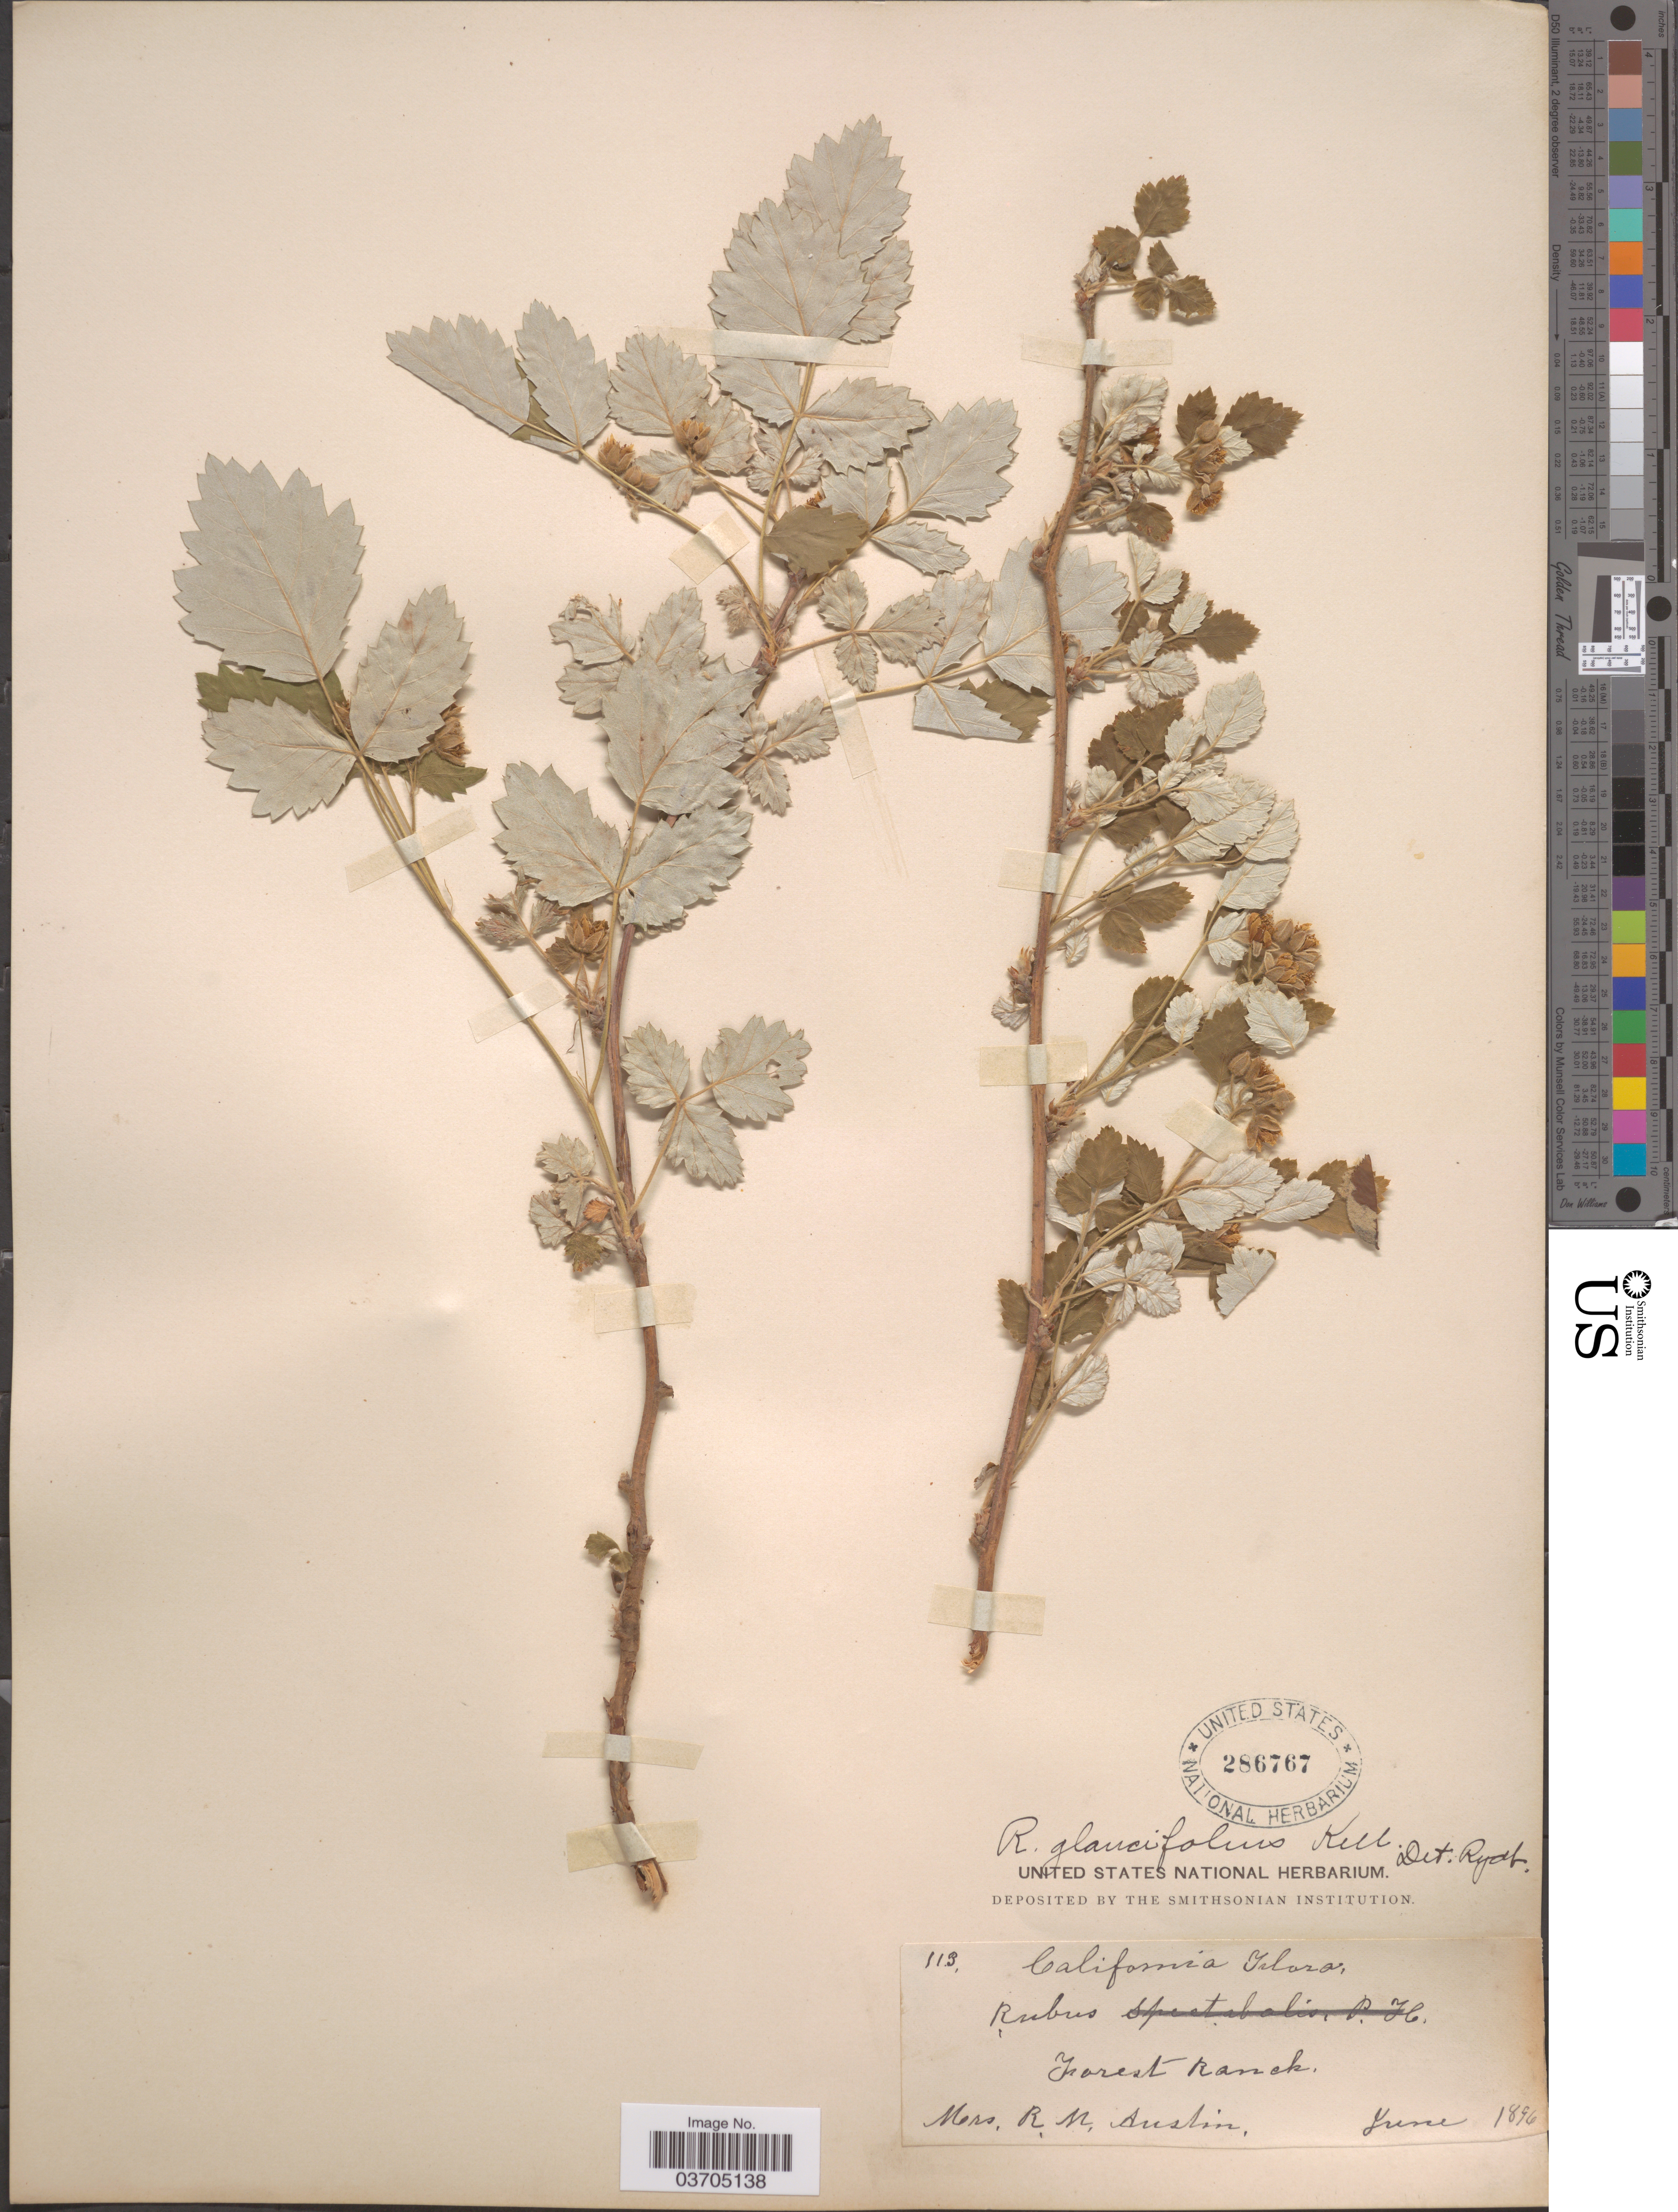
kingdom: Plantae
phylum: Tracheophyta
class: Magnoliopsida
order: Rosales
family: Rosaceae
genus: Rubus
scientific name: Rubus glaucifolius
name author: Kellogg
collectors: R. Austin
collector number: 113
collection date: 1896-06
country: United States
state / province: California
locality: Forest Ranch.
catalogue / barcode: US 286767